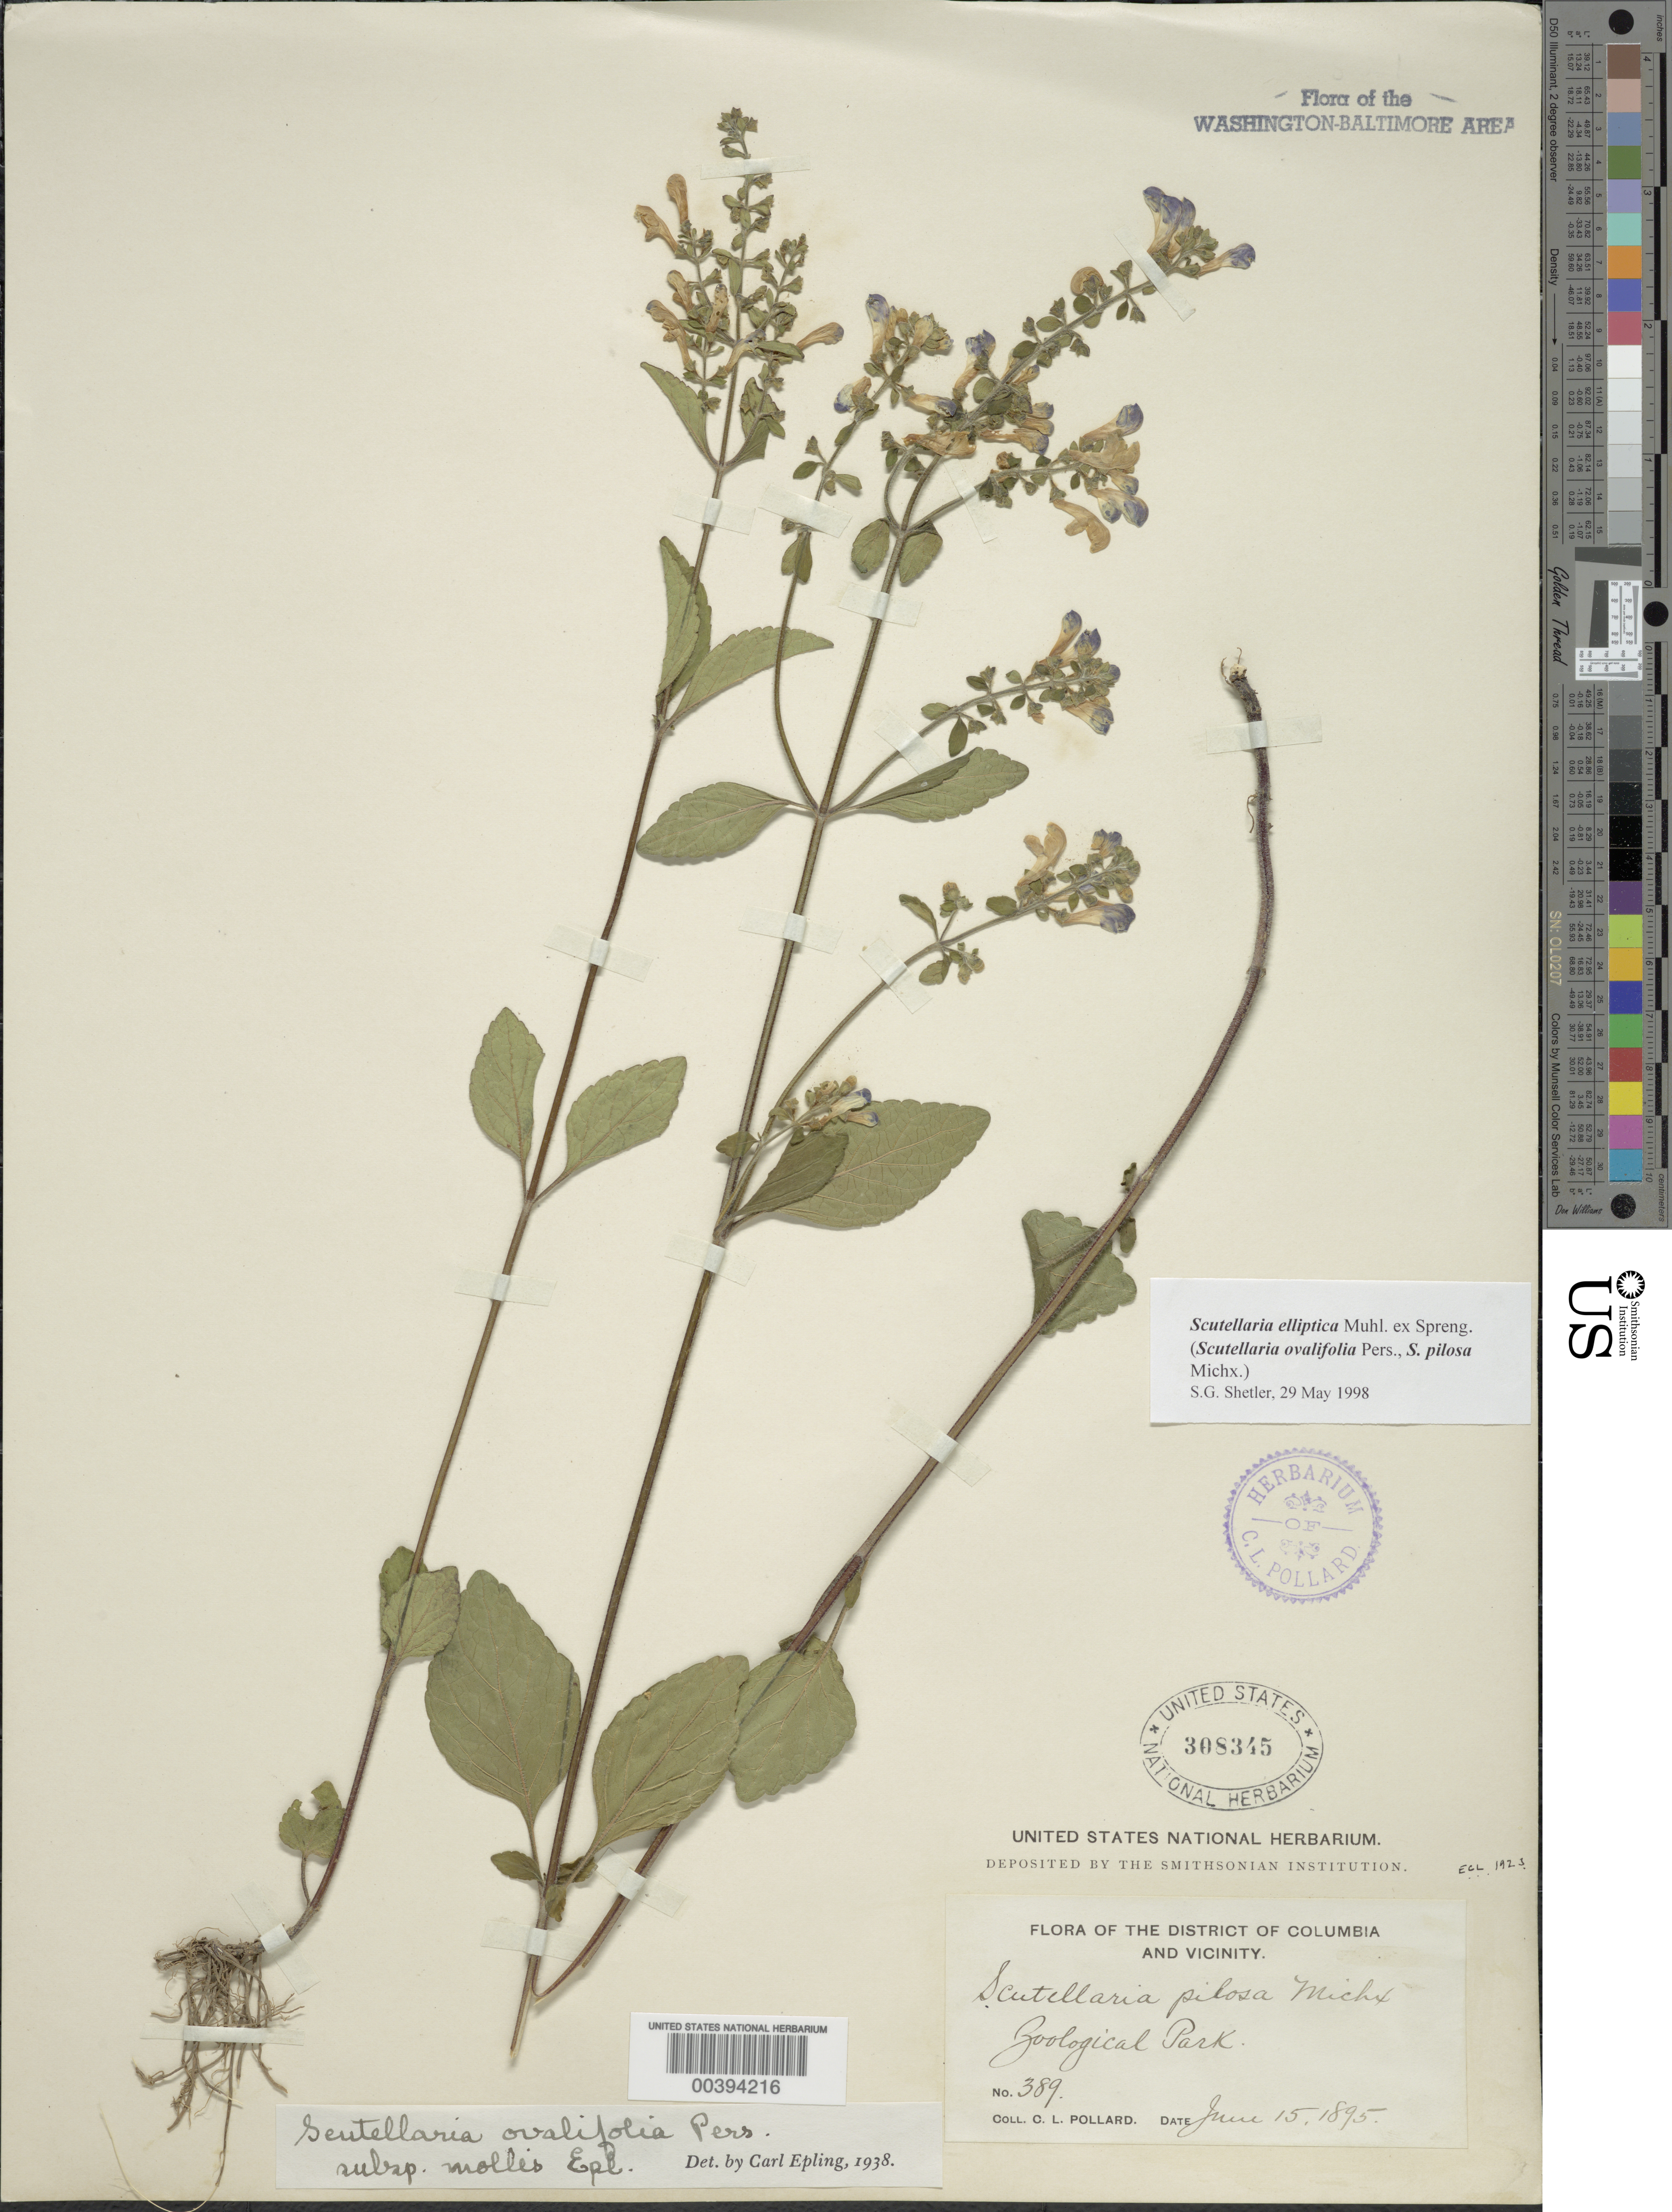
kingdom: Plantae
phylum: Tracheophyta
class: Magnoliopsida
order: Lamiales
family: Lamiaceae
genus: Scutellaria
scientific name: Scutellaria elliptica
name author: Muhl.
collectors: C. L. Pollard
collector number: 389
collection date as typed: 15 Jun 1895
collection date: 1895-06-15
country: United States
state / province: District of Columbia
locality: Zoological Park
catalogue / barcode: US 308345